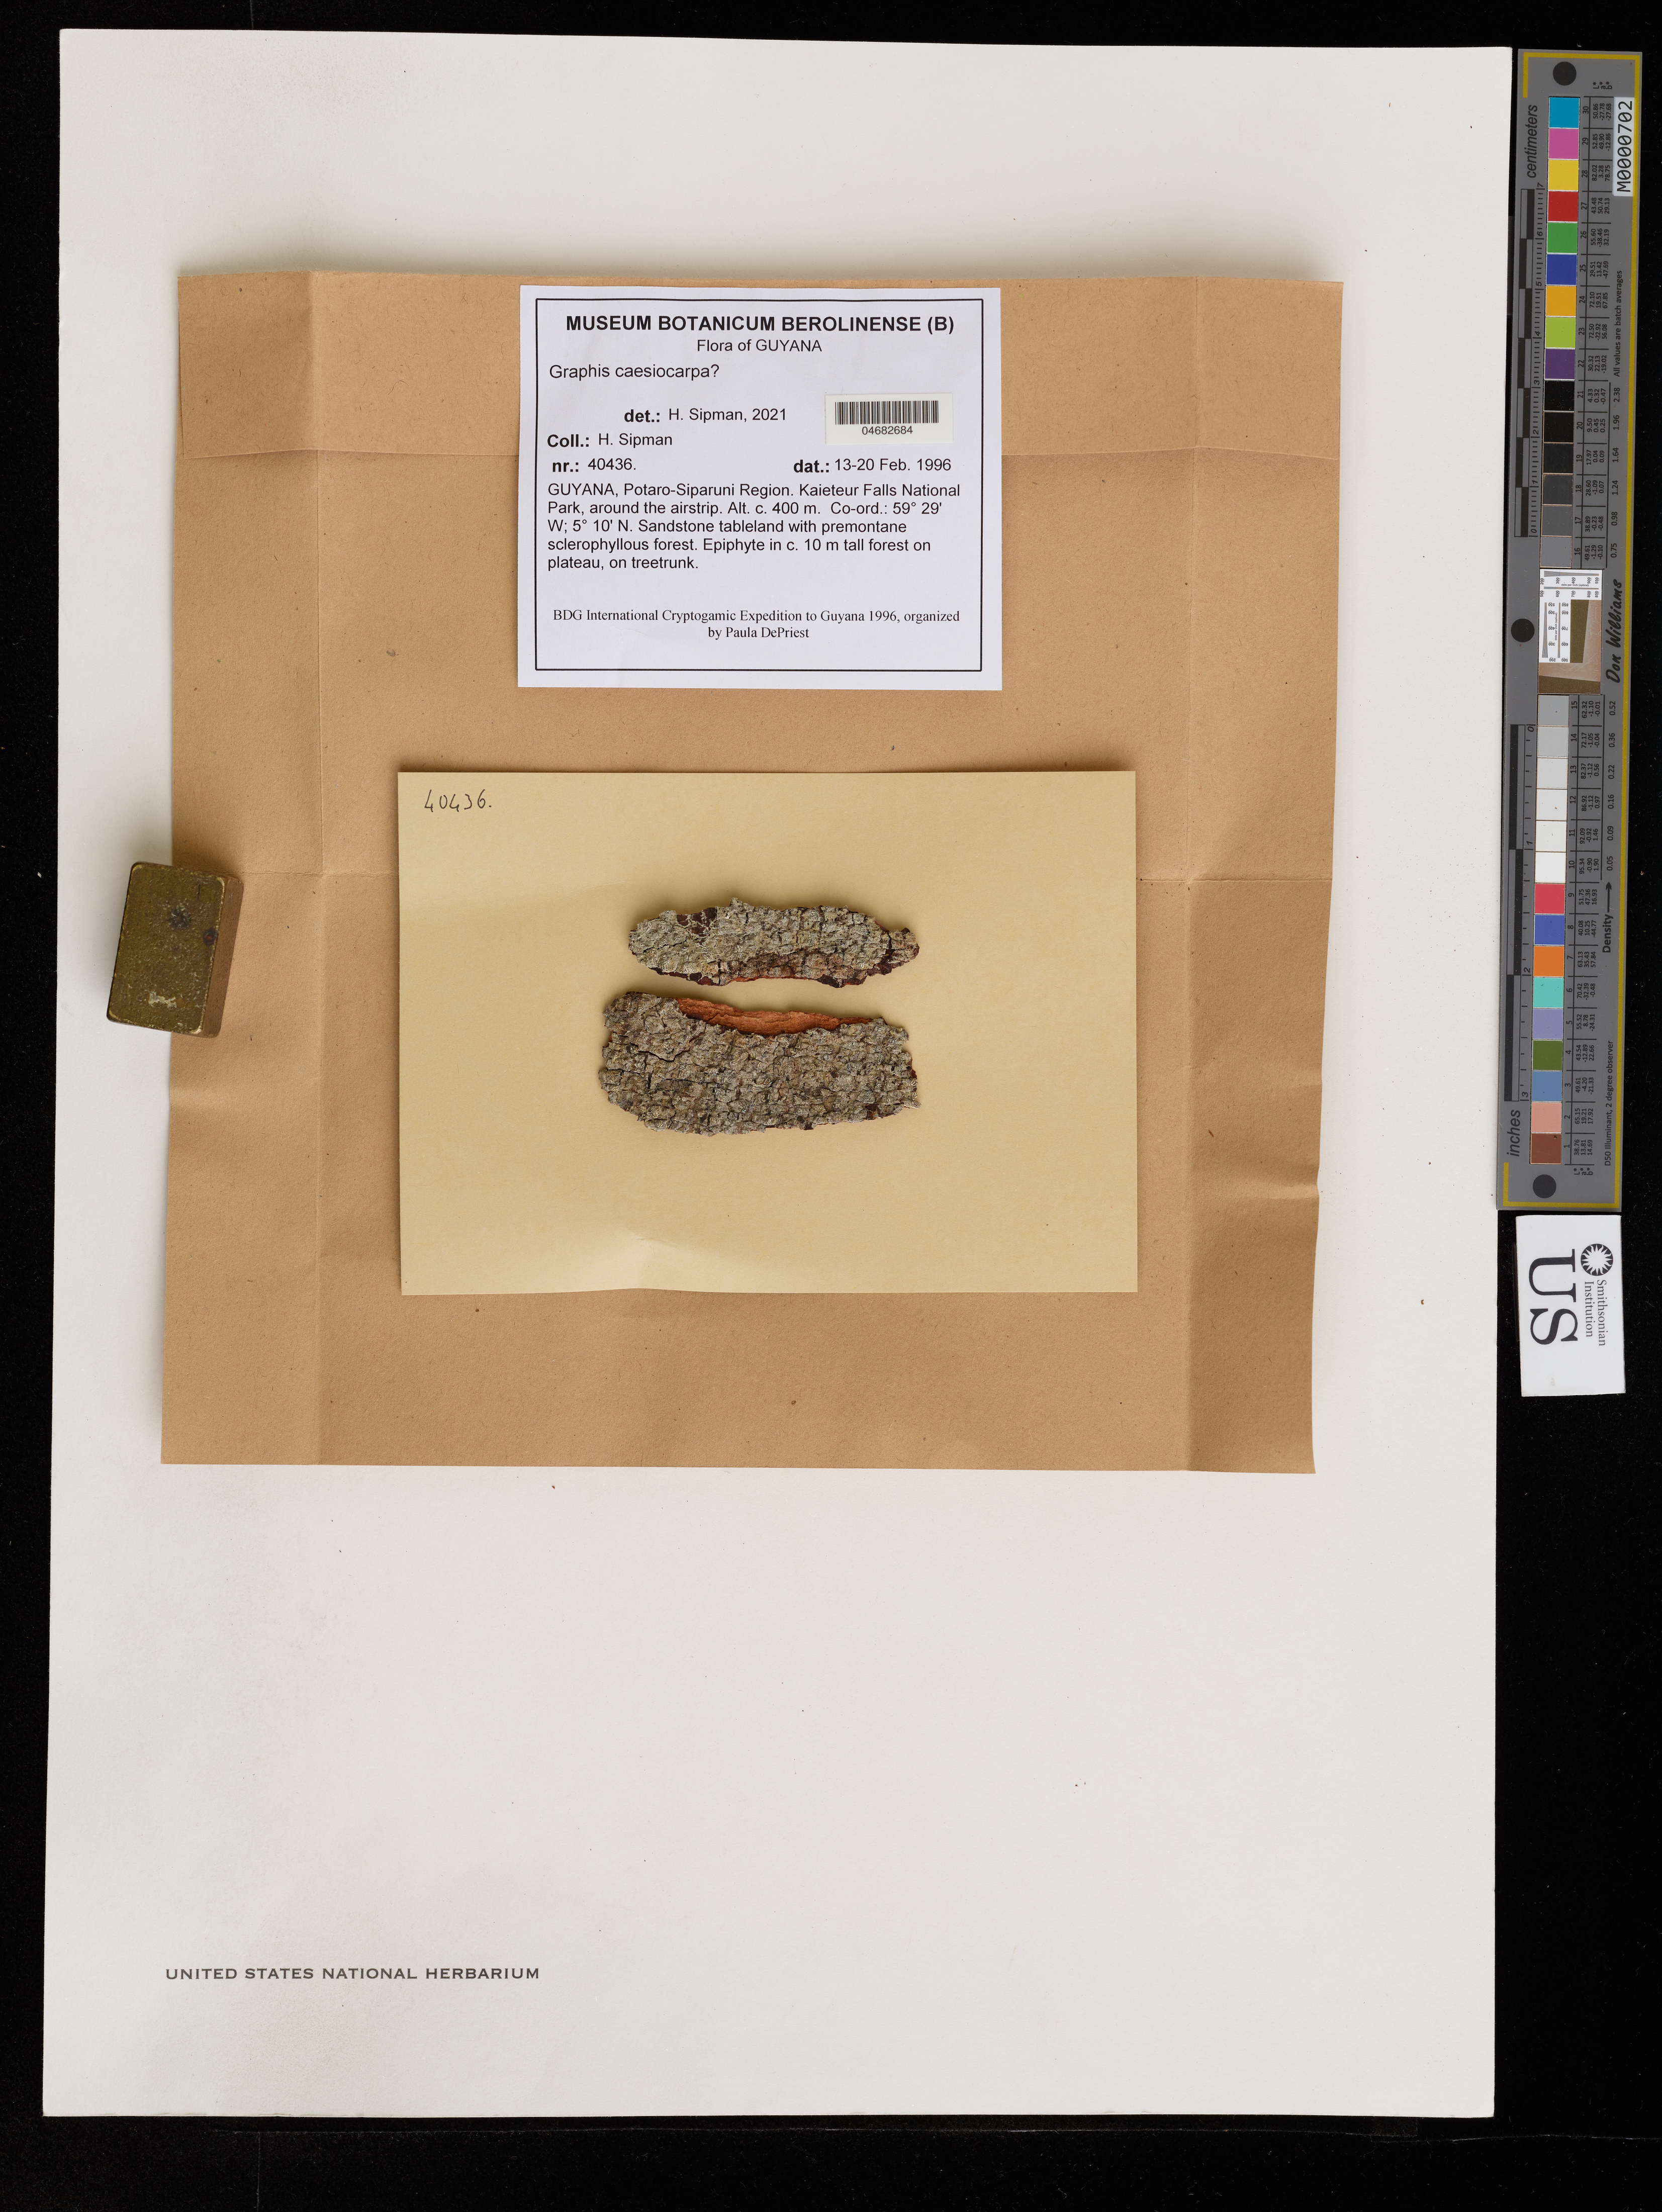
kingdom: Fungi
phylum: Ascomycota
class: Lecanoromycetes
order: Ostropales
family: Graphidaceae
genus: Graphis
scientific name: Graphis caesiocarpa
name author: Redinger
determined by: Sipman, H.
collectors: H. Sipman et al.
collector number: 40436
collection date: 1996-02-13/1996-02-20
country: Guyana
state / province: Potaro-Siparuni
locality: Kaieteur Falls National Park, aroiund the airstrip.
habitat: Sandstone tableland with premontane sclerophyllous forest. In c. 10 m tall forest on plateau.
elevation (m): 400